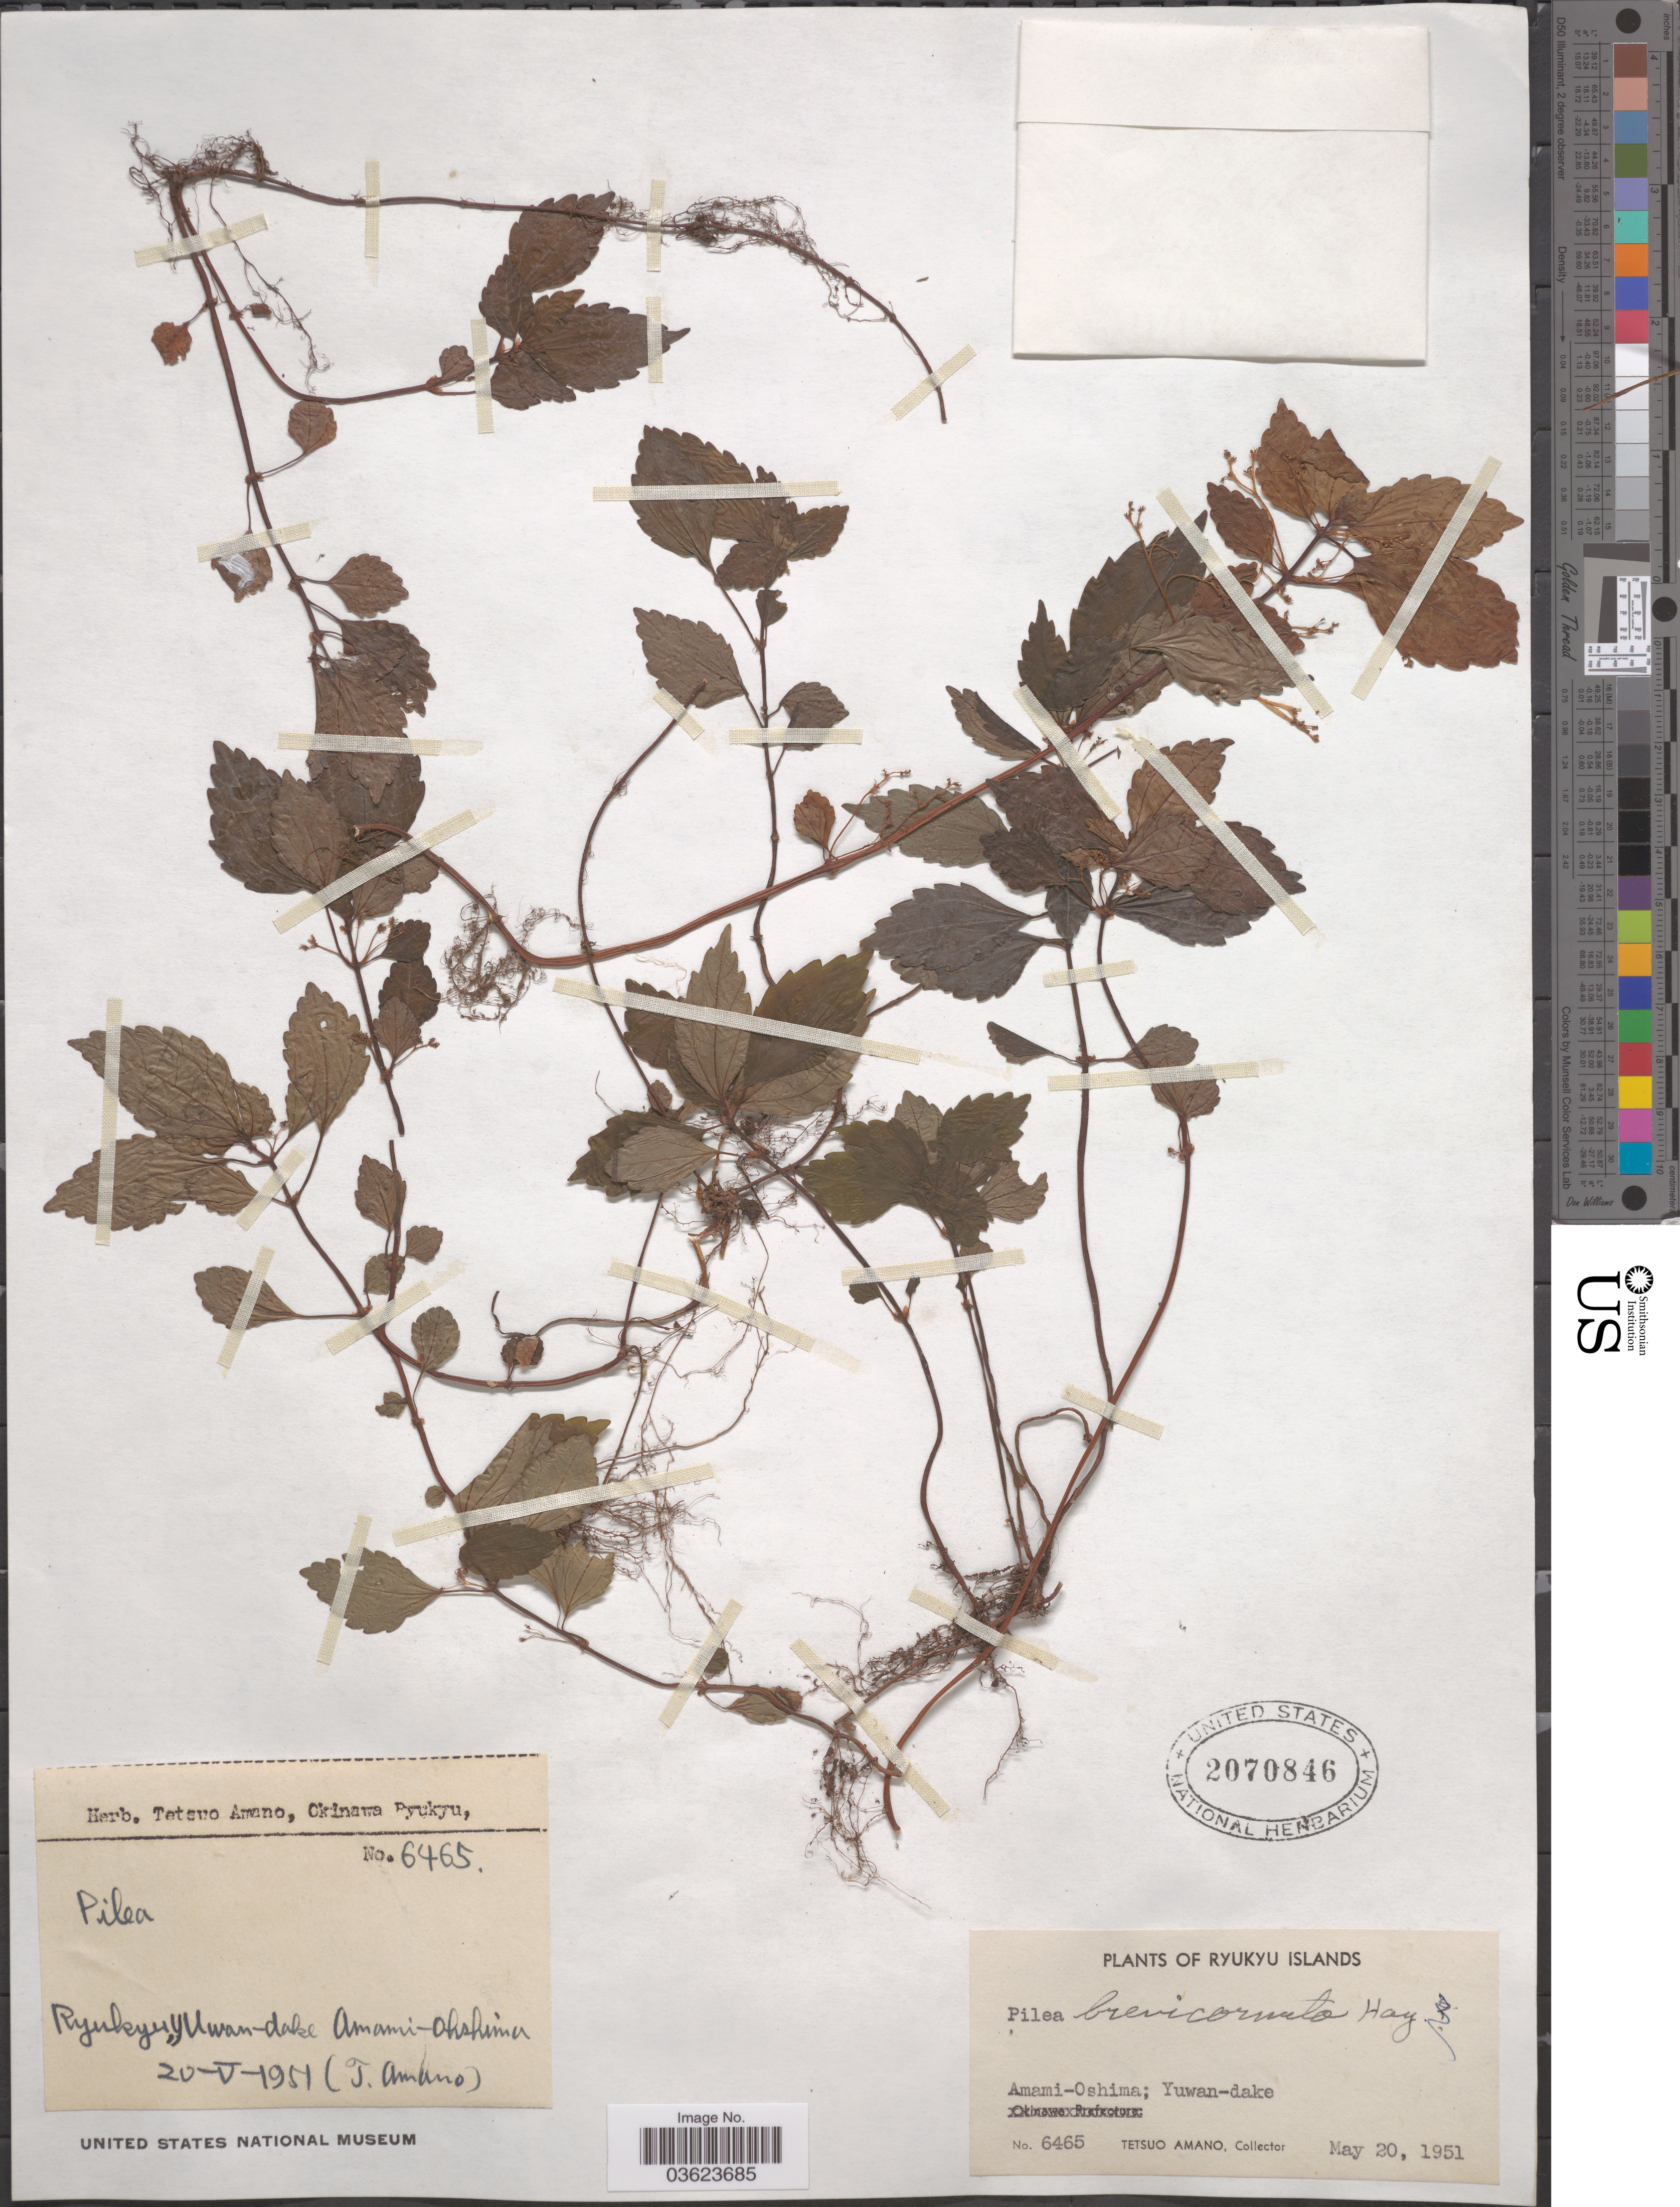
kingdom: Plantae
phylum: Tracheophyta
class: Magnoliopsida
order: Rosales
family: Urticaceae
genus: Pilea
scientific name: Pilea brevicornuta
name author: Hayata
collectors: T. Amano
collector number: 6465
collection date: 1951-05-20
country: Japan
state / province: Okinawa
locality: Ryukyu Islands. Amami-Oshima; Yuwan-dake.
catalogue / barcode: US 2070846